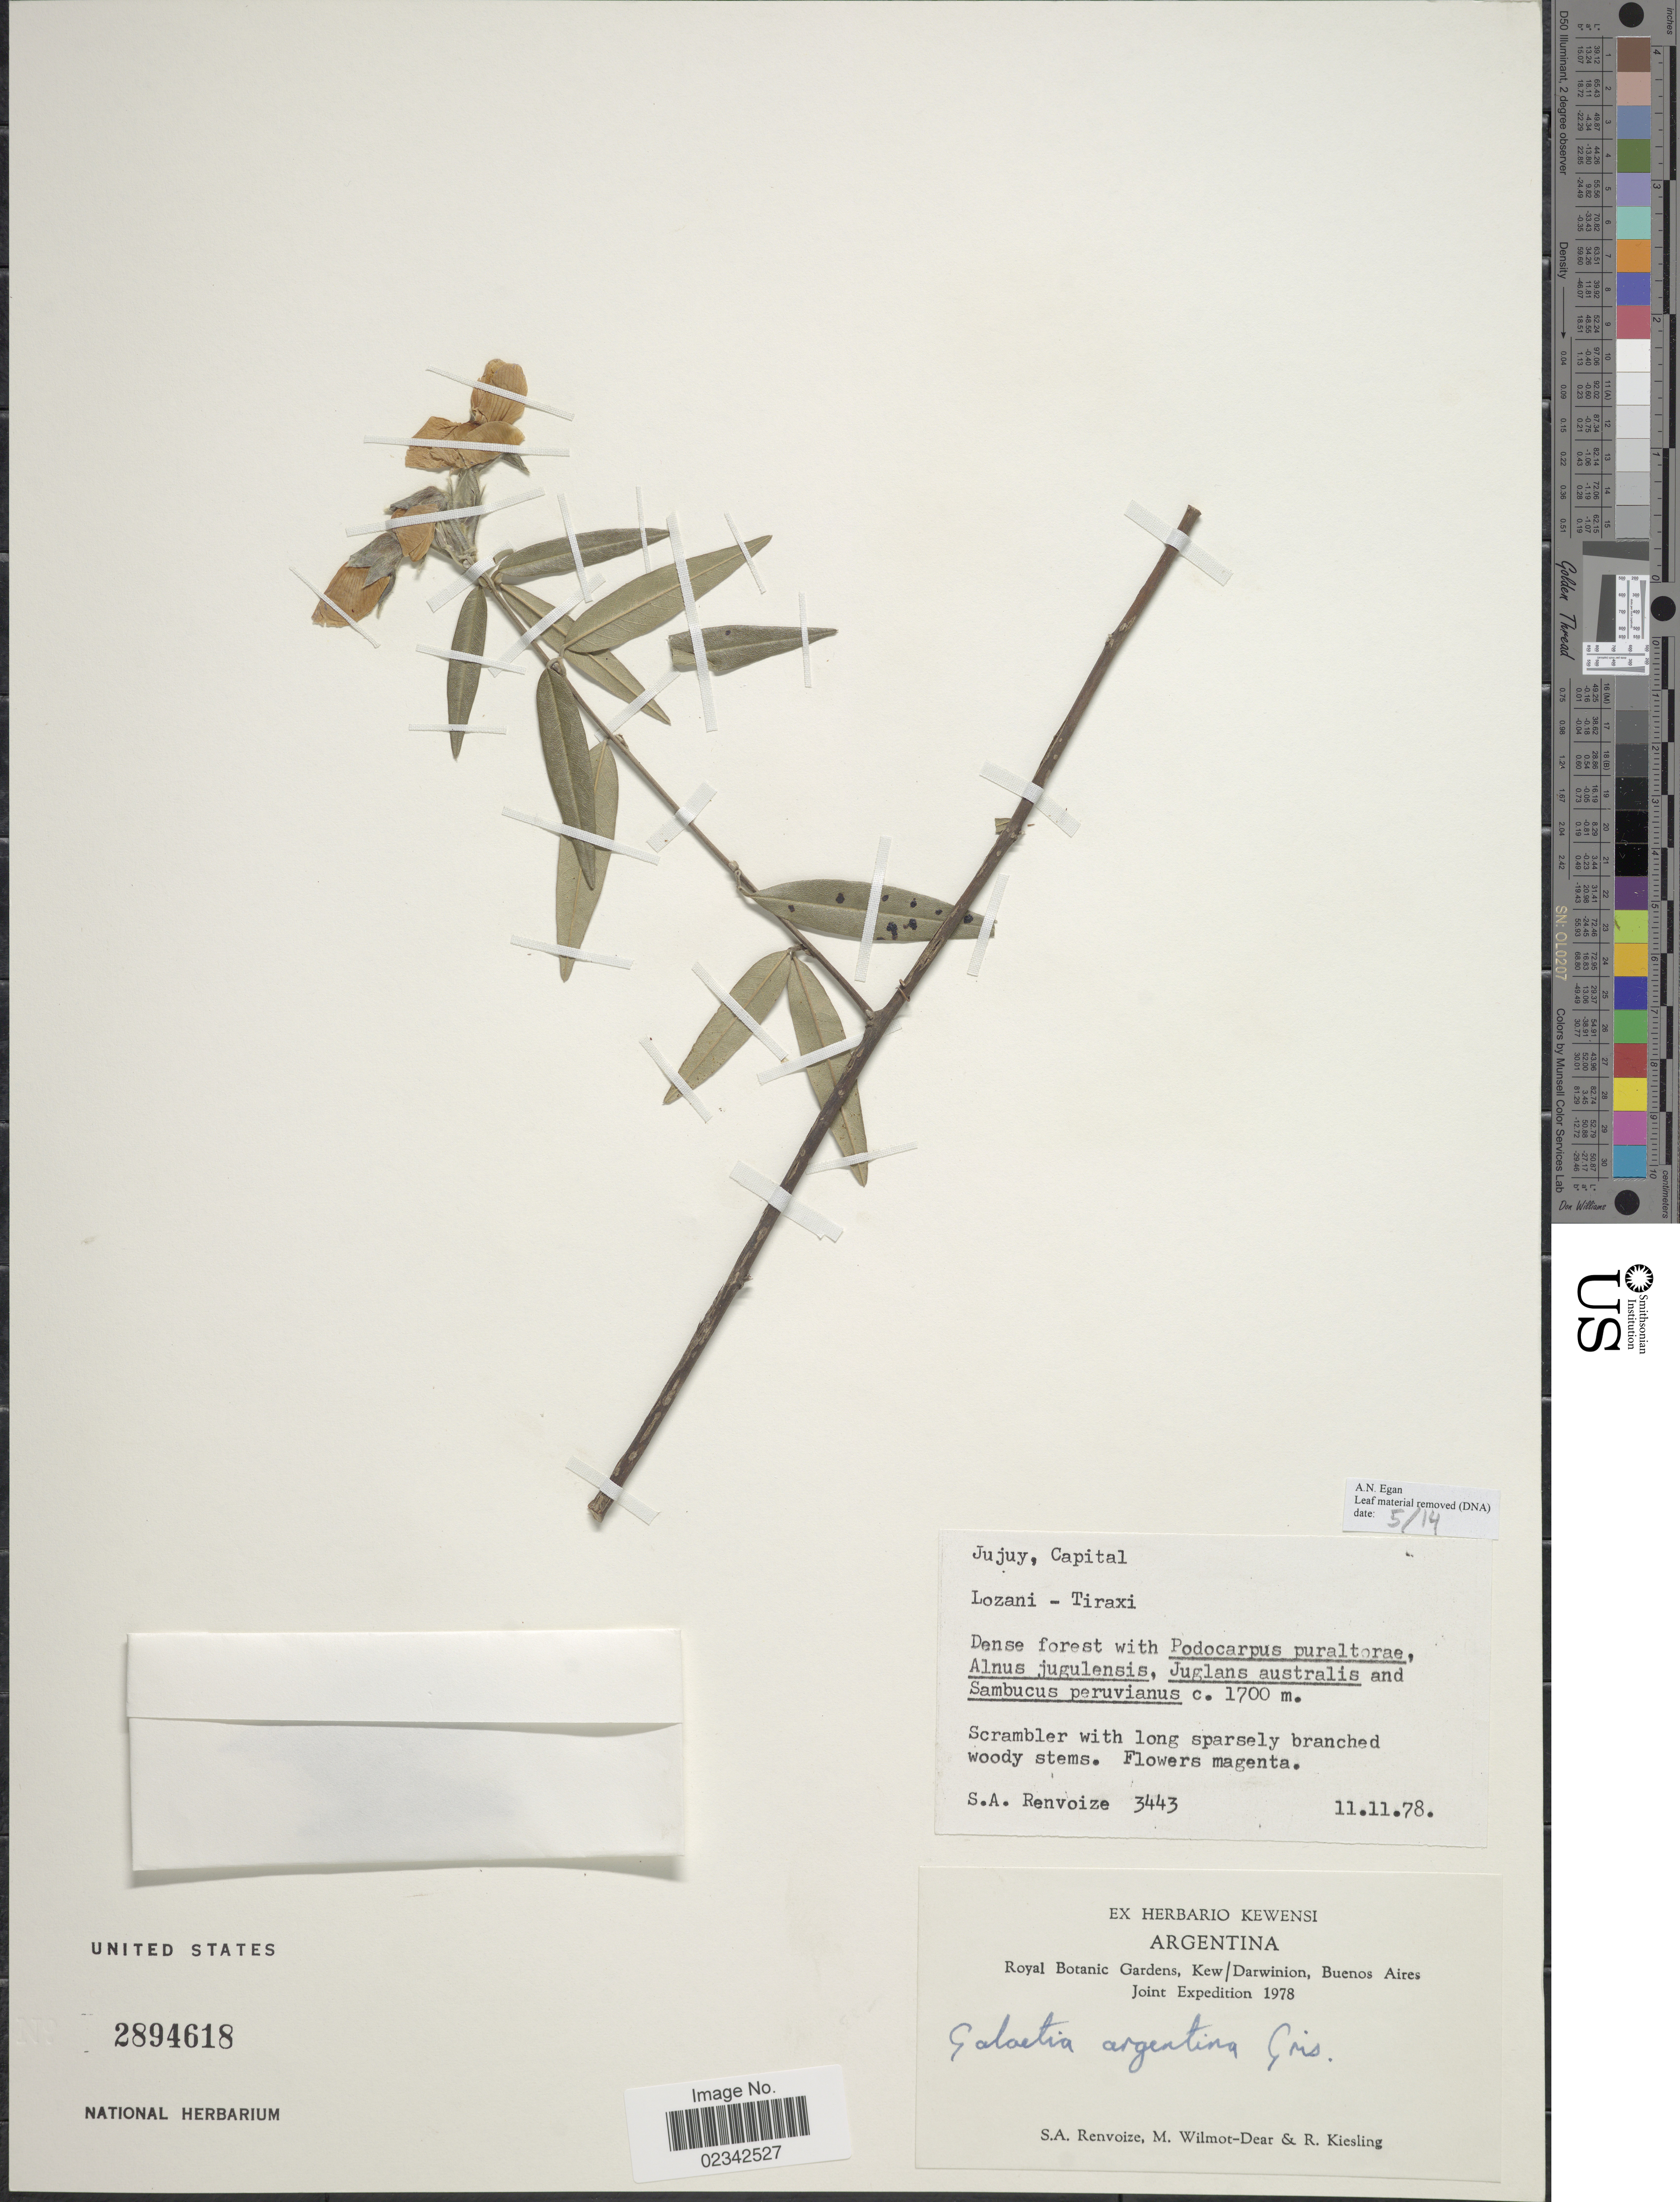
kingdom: Plantae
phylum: Tracheophyta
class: Magnoliopsida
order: Fabales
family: Fabaceae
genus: Collaea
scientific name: Collaea argentina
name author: Griseb.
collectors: S. A. Renvoize, M. Wilmot-Dear & R. Kiesling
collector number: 3443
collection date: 1978-11-11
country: Argentina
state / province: Jujuy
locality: Capital, Lozani-Tiraxi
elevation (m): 1700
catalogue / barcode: US 2894618